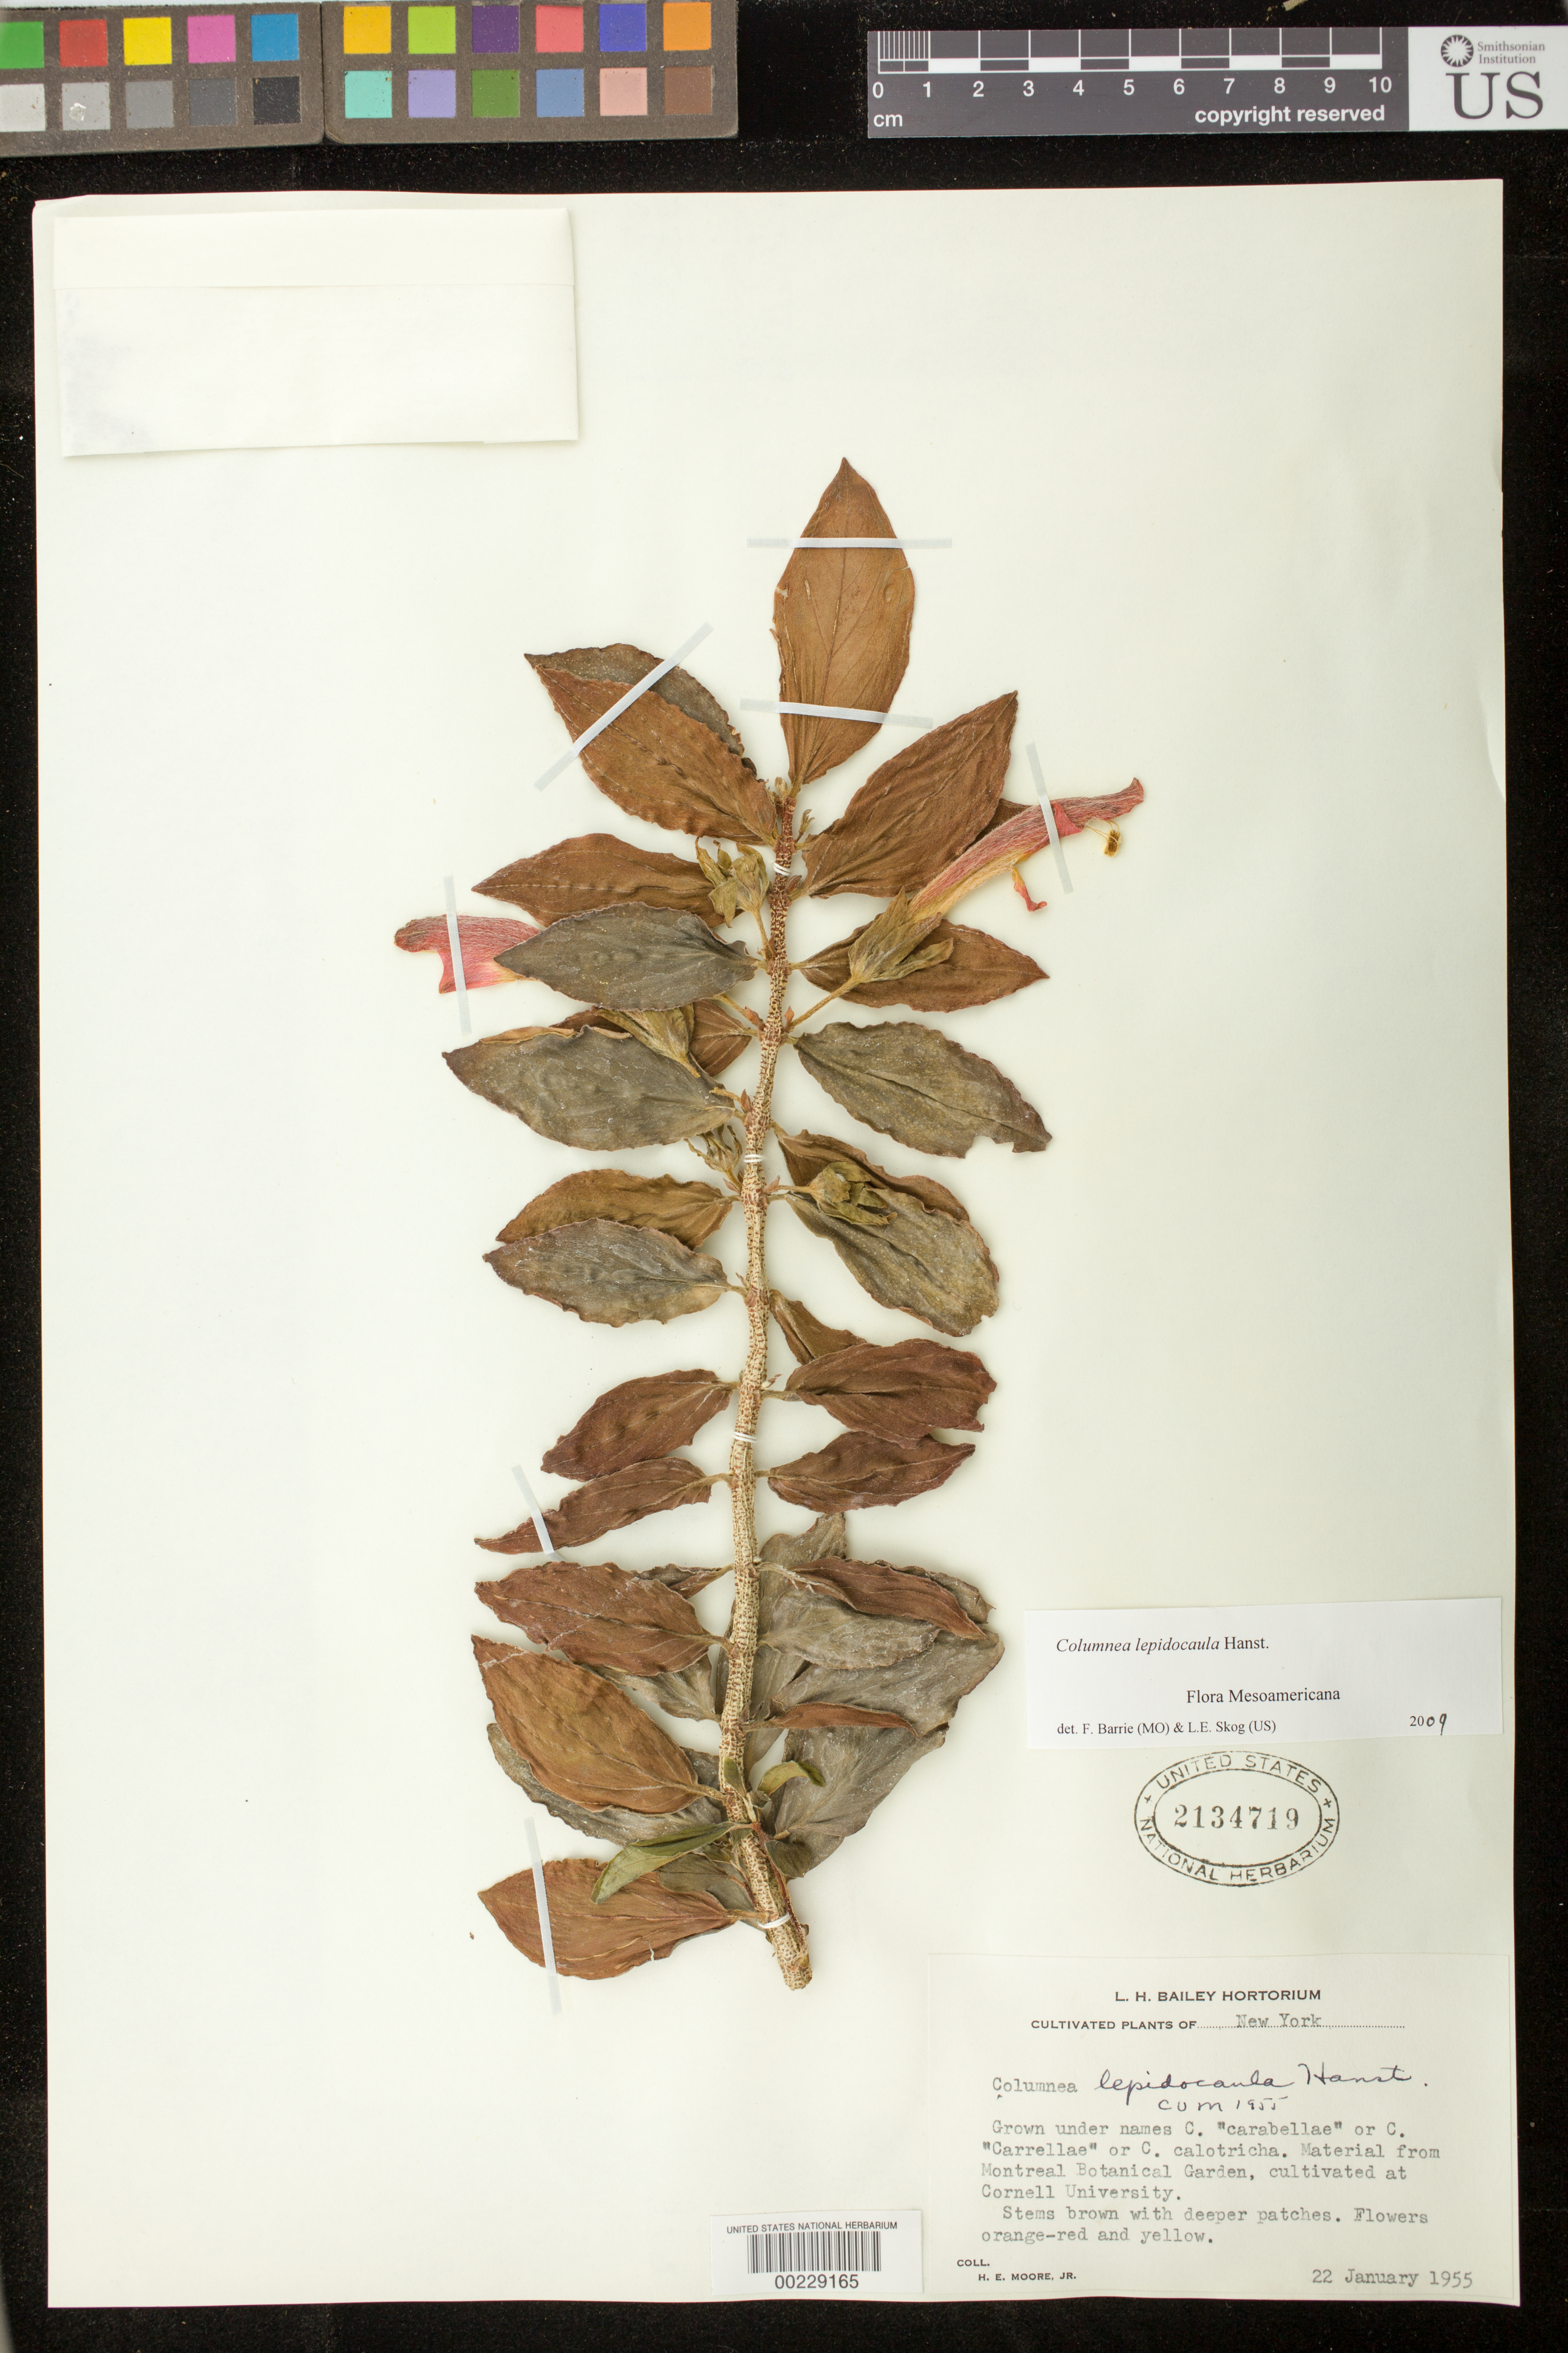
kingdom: Plantae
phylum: Tracheophyta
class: Magnoliopsida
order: Lamiales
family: Gesneriaceae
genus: Columnea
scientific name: Columnea lepidocaula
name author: Hanst.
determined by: Morton, C. V.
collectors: H. E. Moore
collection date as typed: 22 Jan 1955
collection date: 1955-01-22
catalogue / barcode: US 2134719